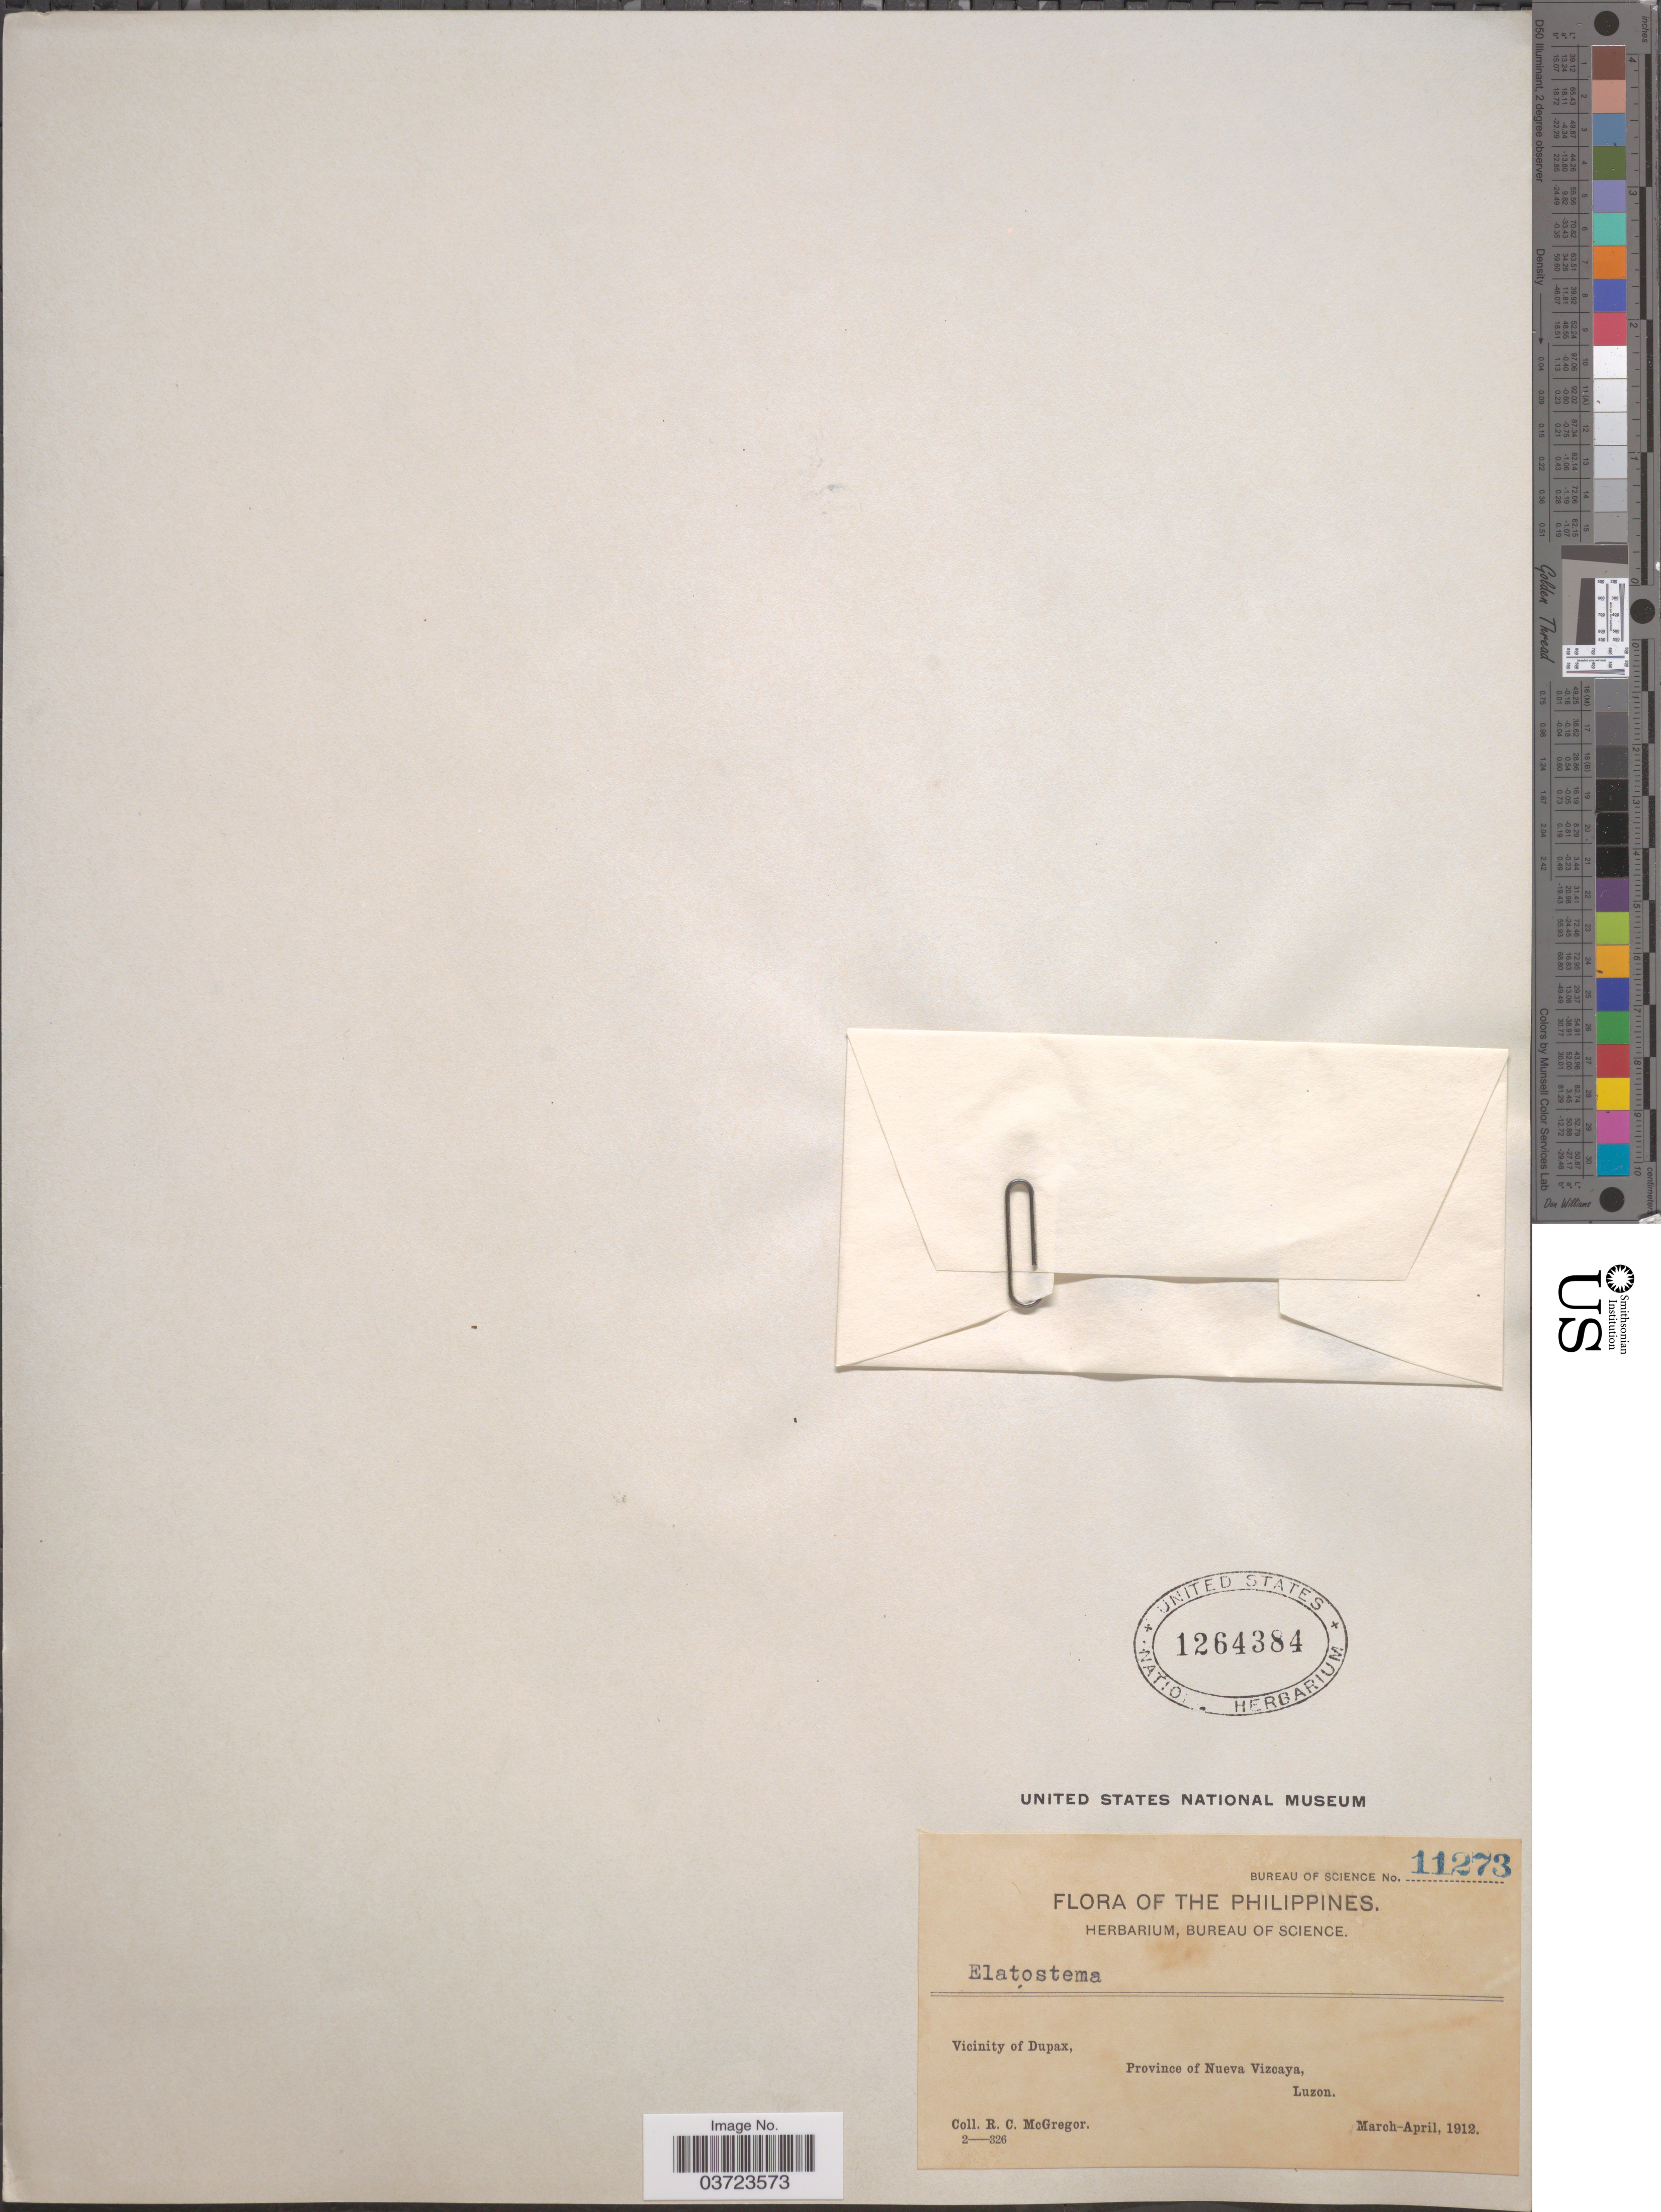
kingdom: Plantae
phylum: Tracheophyta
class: Magnoliopsida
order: Rosales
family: Urticaceae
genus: Elatostema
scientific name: Elatostema sp.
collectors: R. C. McGregor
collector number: Bureau of Science 11273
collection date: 1912-03/1912-04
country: Philippines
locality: Vicinity of Dupax, Province of Nueva Vizcaya, Luzon.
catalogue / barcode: US 1264384